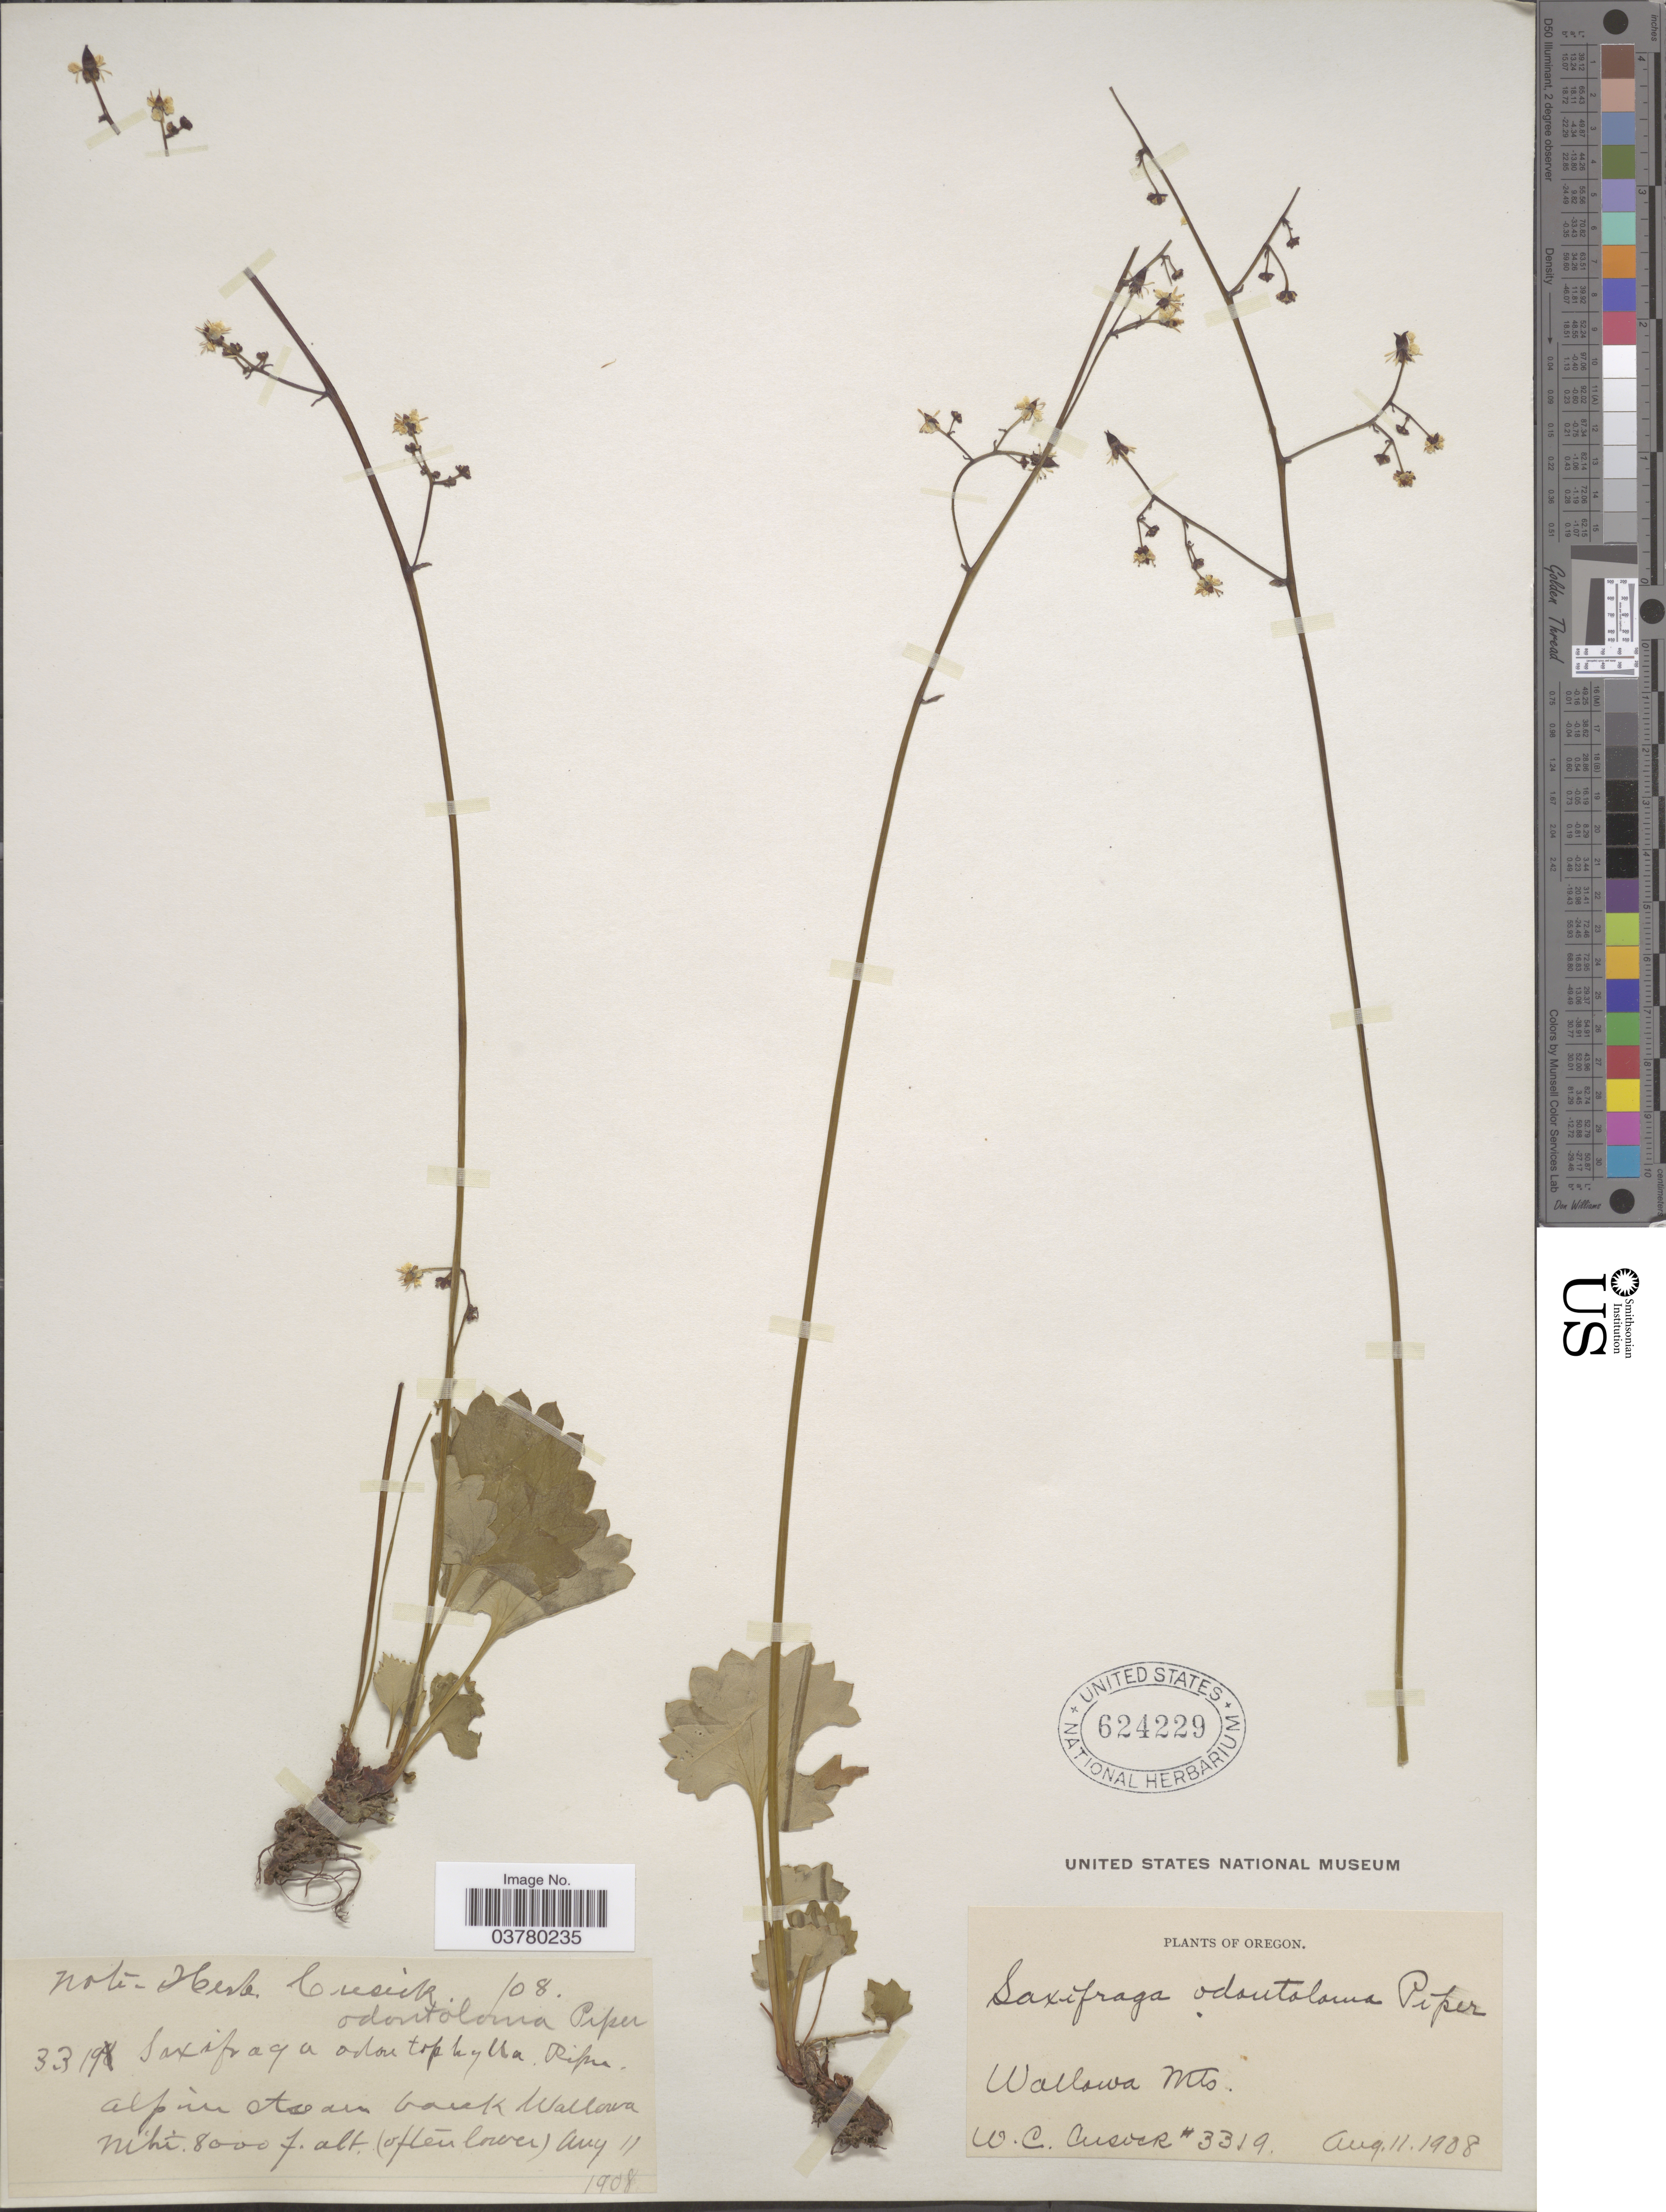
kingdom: Plantae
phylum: Tracheophyta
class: Magnoliopsida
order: Saxifragales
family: Saxifragaceae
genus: Micranthes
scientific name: Micranthes odontoloma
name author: (Piper) A. Heller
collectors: W. C. Cusick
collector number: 3319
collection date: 1908-08-11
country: United States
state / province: Oregon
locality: Wallowa Mts.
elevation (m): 2438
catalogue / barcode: US 624229